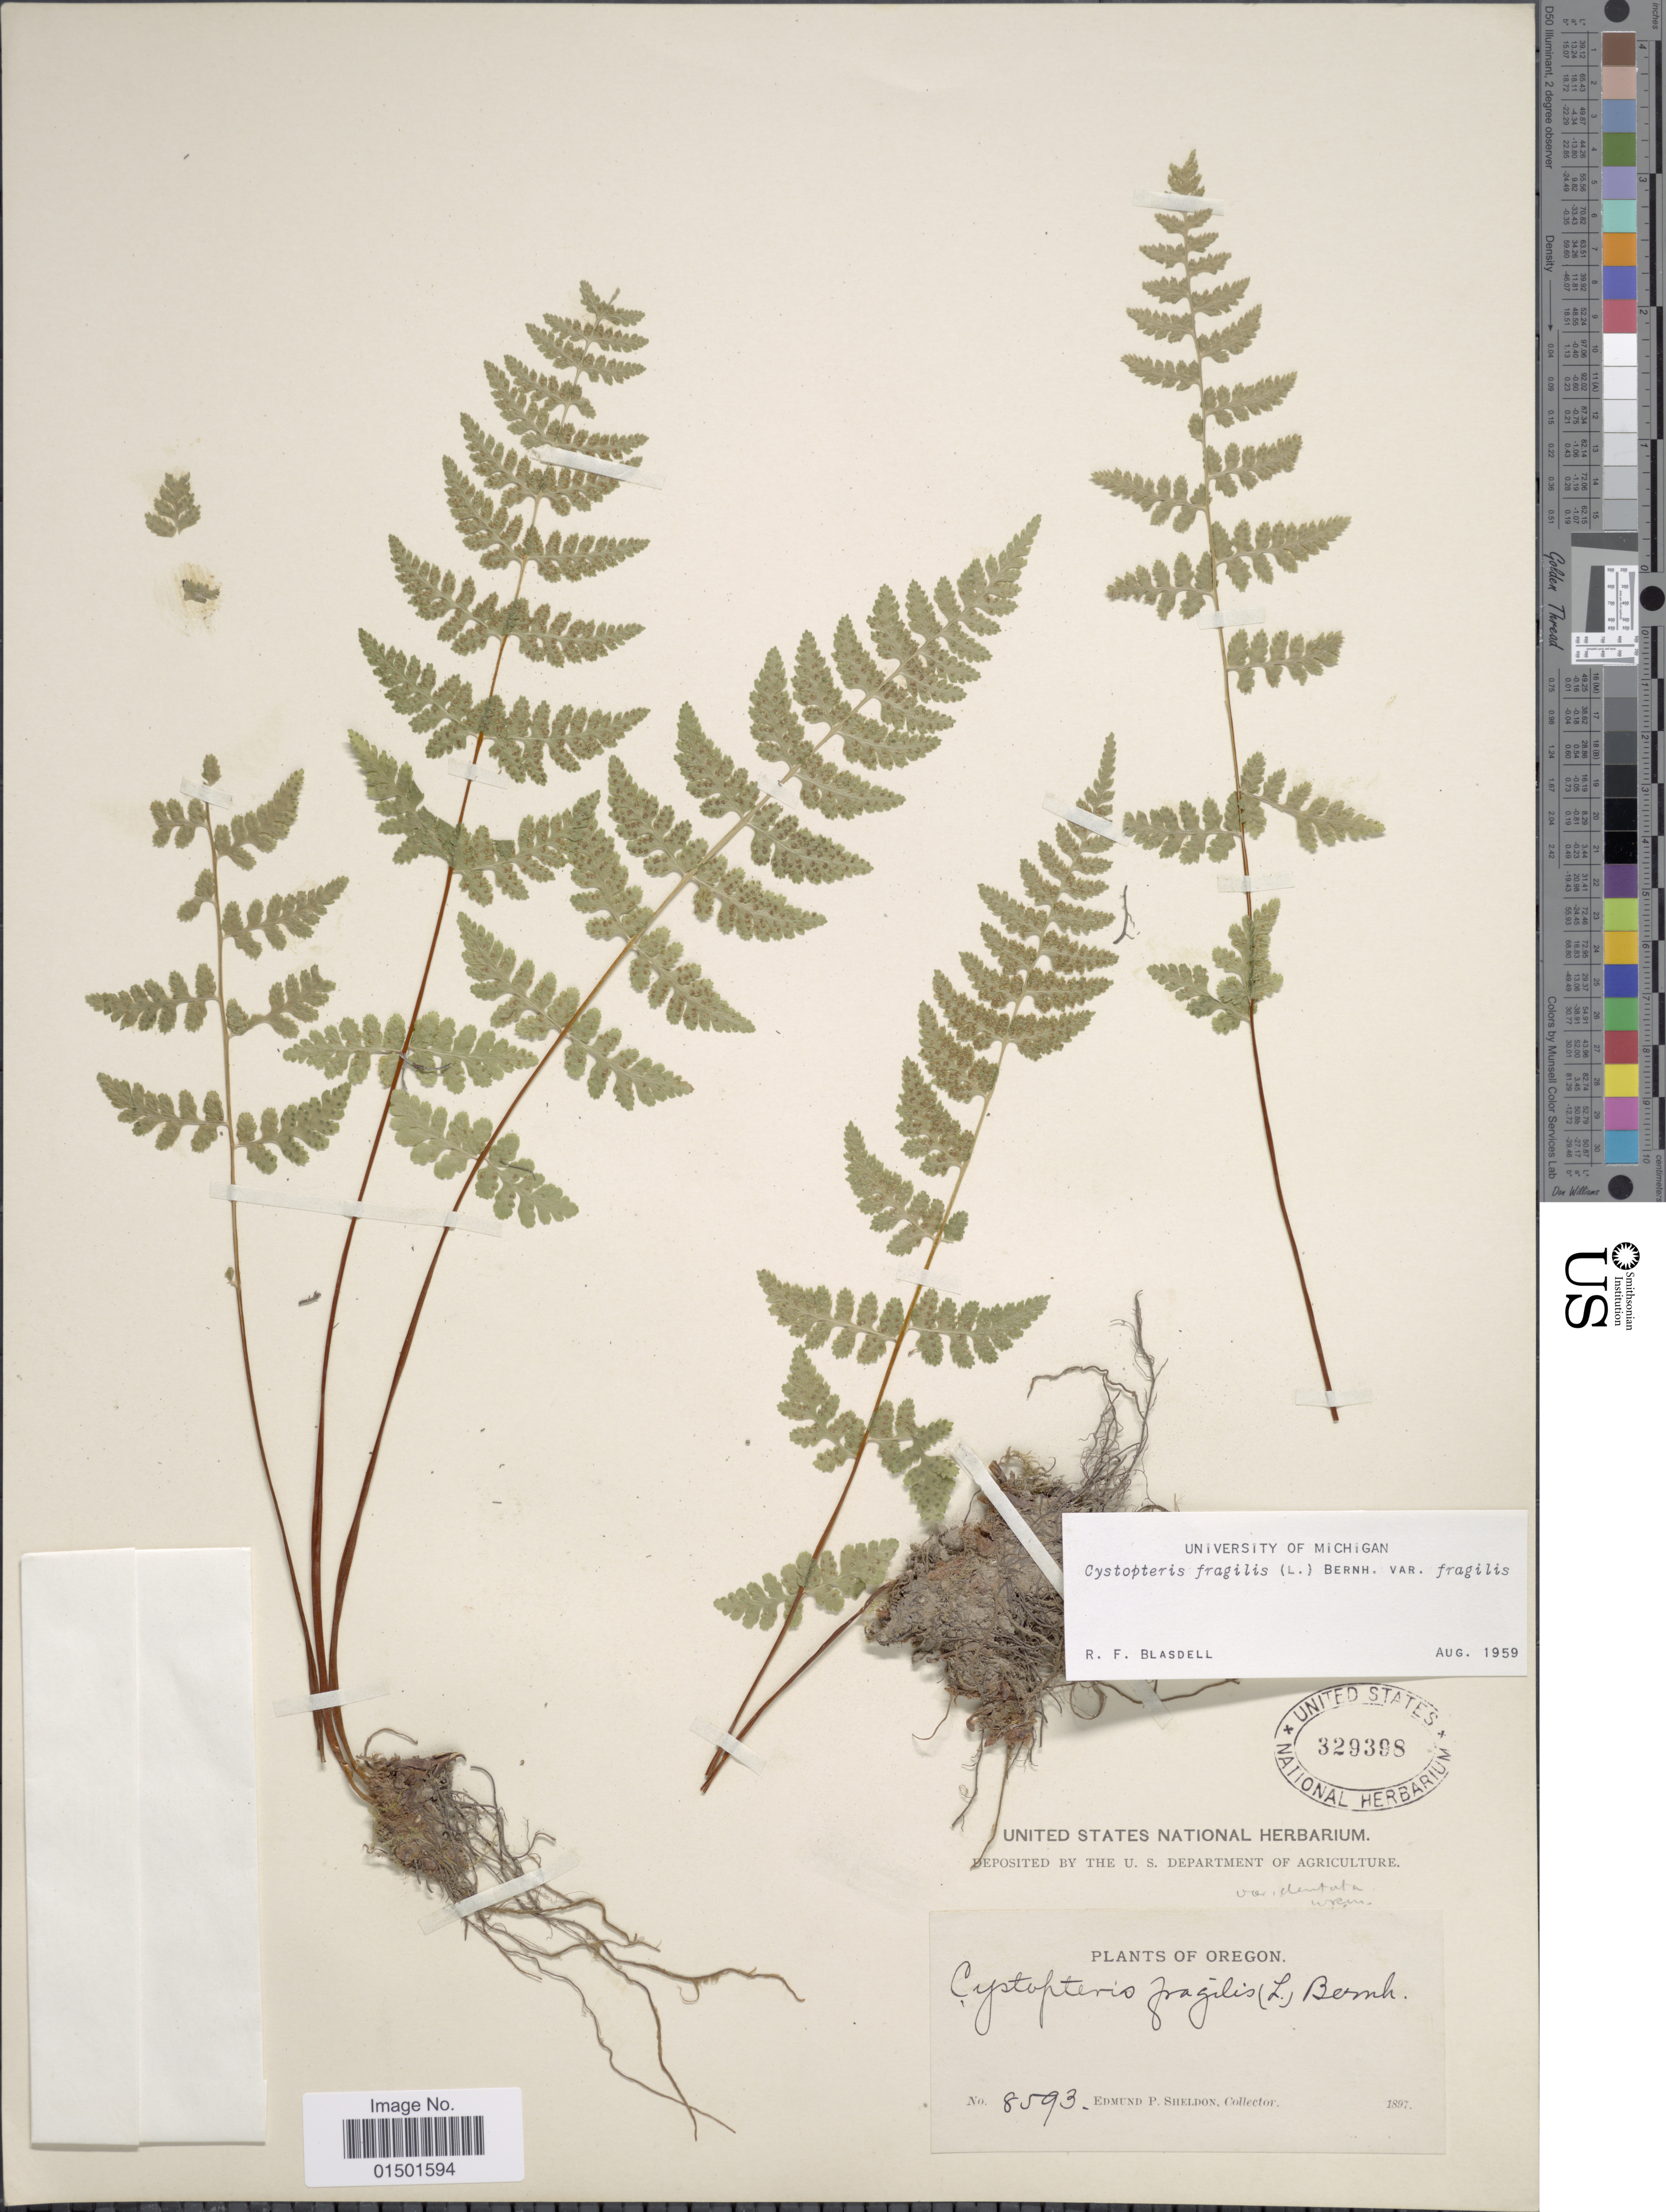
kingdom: Plantae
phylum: Tracheophyta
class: Polypodiopsida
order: Polypodiales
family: Cystopteridaceae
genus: Cystopteris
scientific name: Cystopteris fragilis var. fragilis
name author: (L.) Bernh.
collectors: E. P. Sheldon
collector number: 8593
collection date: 1897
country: United States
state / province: Oregon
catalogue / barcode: US 329398